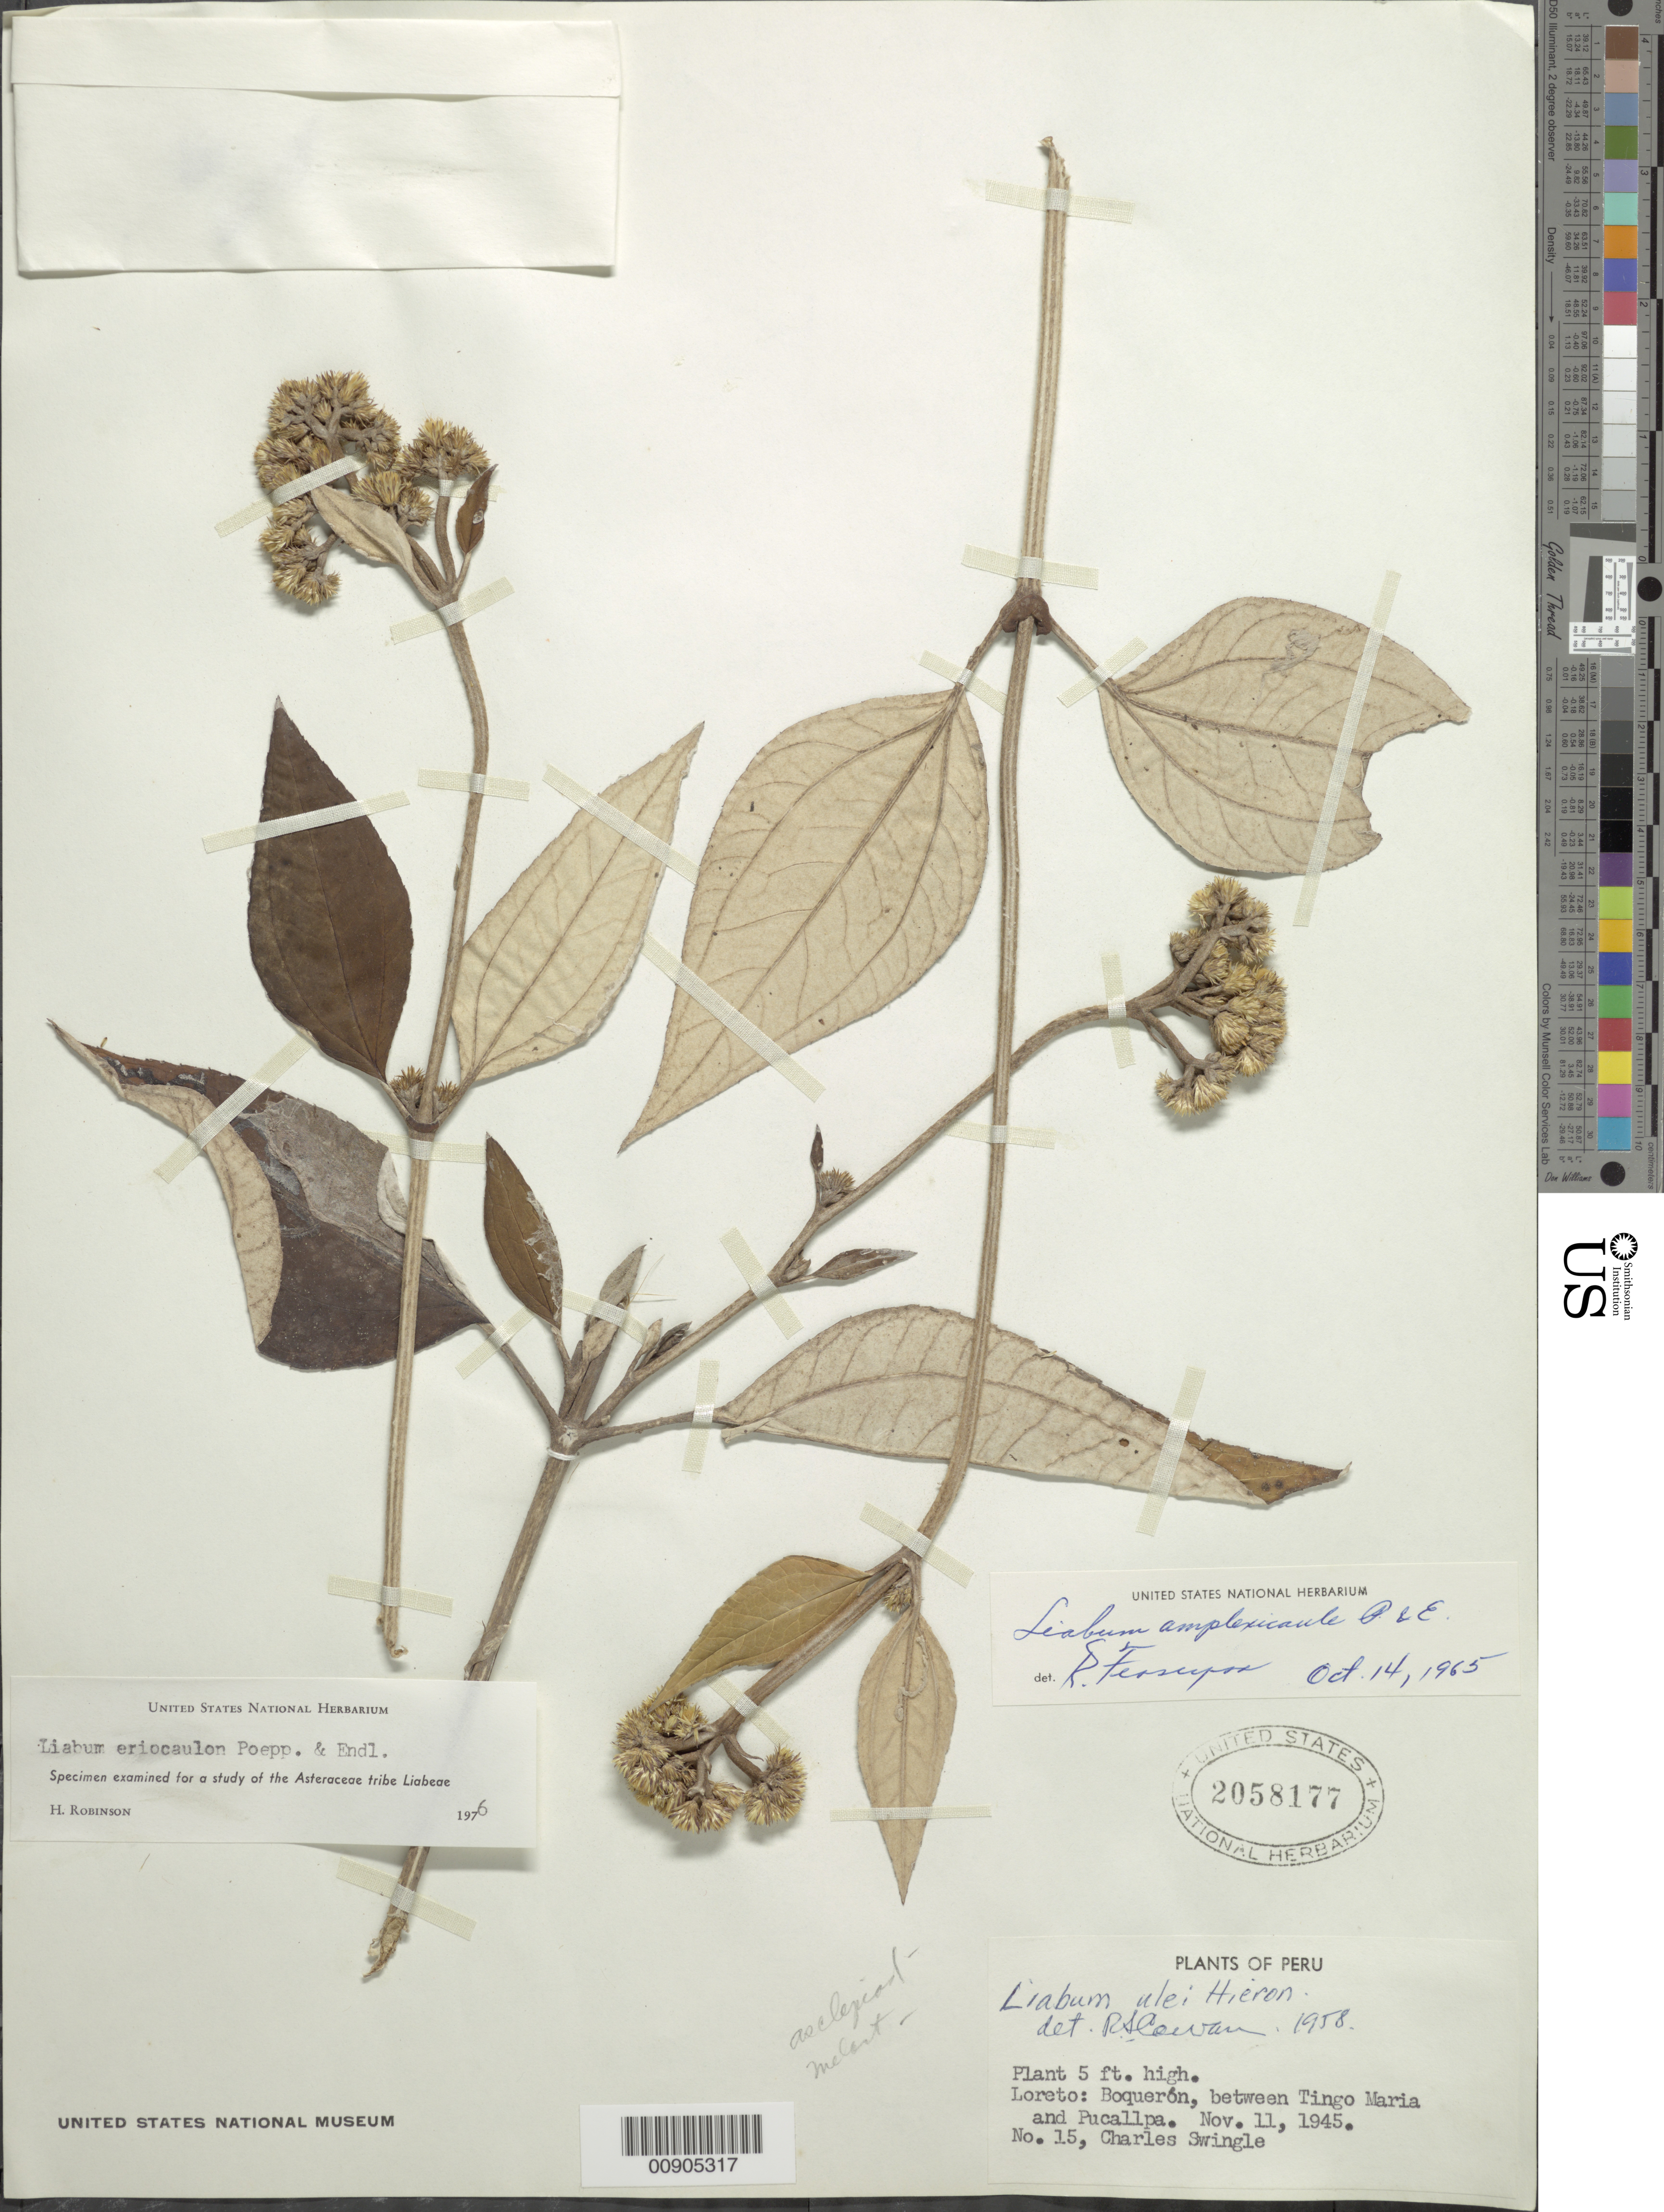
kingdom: Plantae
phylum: Tracheophyta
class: Magnoliopsida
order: Asterales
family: Asteraceae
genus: Liabum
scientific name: Liabum eriocaulon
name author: Poepp. & Endl.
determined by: Robinson, Harold E., (US)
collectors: C. Swingle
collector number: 15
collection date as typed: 11 November 1945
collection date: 1945-11-11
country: Peru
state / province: Loreto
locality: Loreto, Boquerón, between Tingo María and Pucallpa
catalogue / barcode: US 2058177